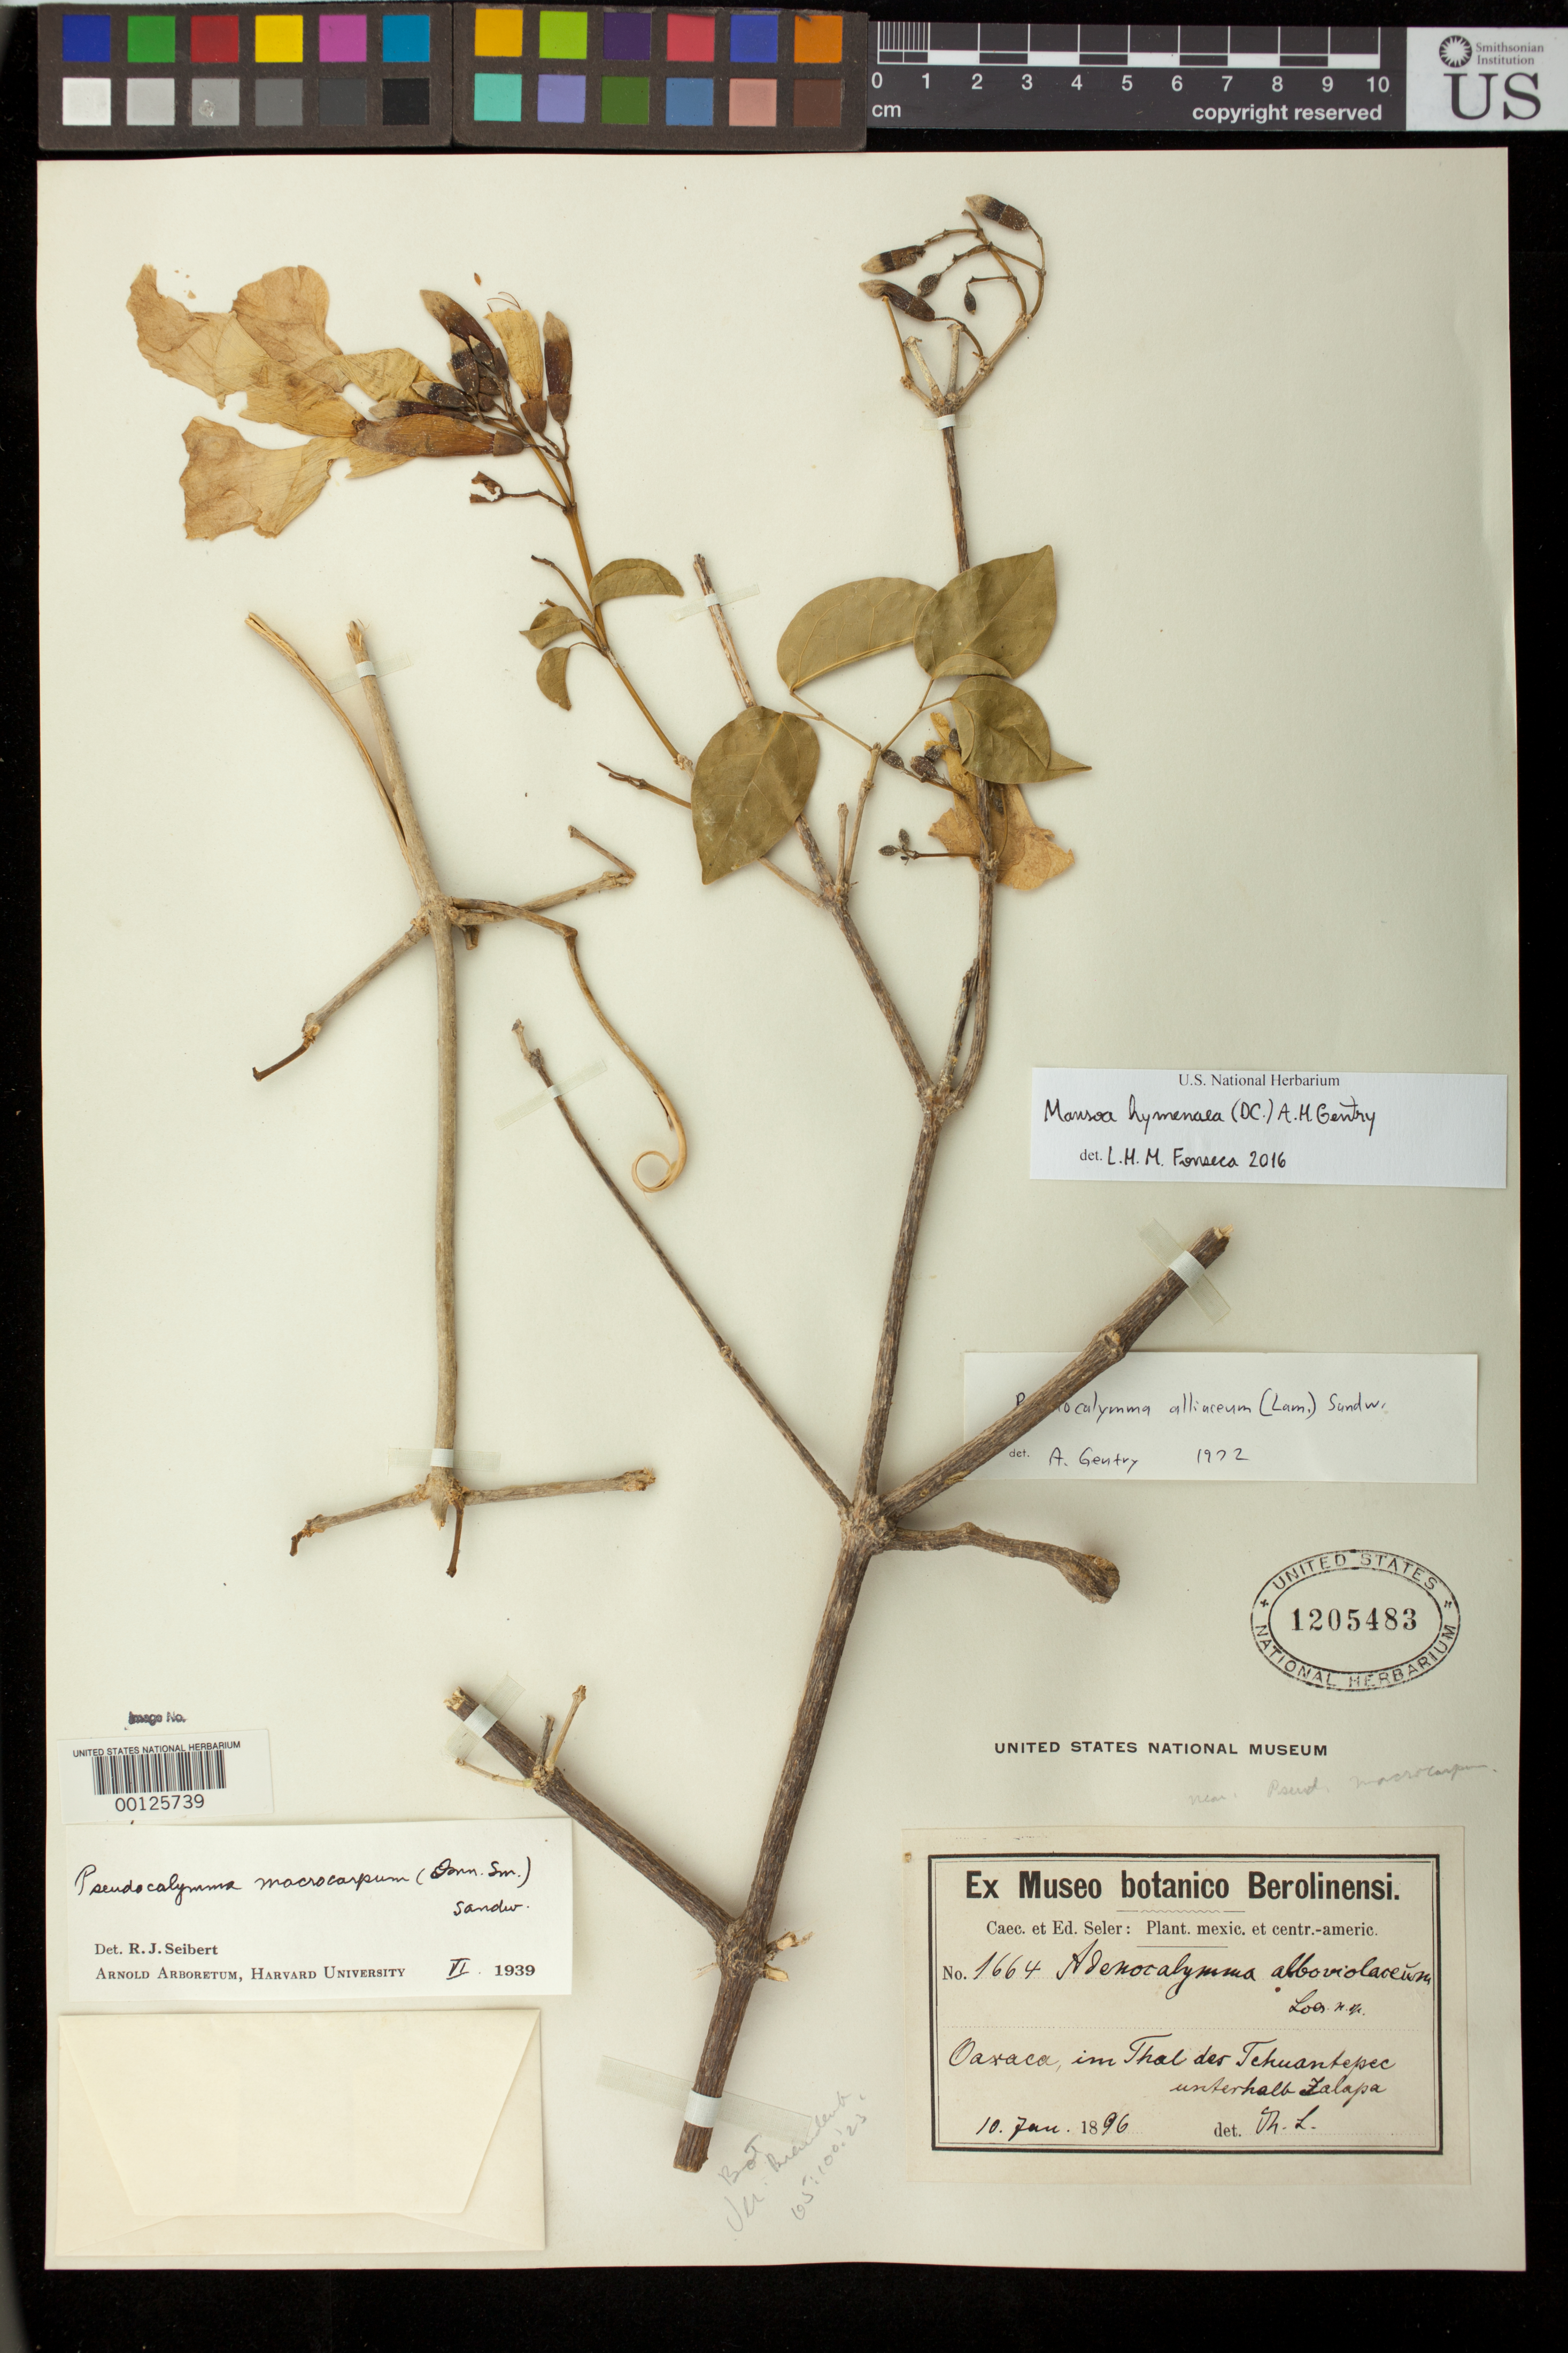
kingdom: Plantae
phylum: Tracheophyta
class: Magnoliopsida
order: Lamiales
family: Bignoniaceae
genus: Adenocalymma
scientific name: Adenocalymma alboviolaceum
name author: Loes.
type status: Type Collection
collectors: E. Seler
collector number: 1664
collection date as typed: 10 Jan 1896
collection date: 1896-01-10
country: Mexico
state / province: Oaxaca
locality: Tehuantepec near Jalapa.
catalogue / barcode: US 1205483